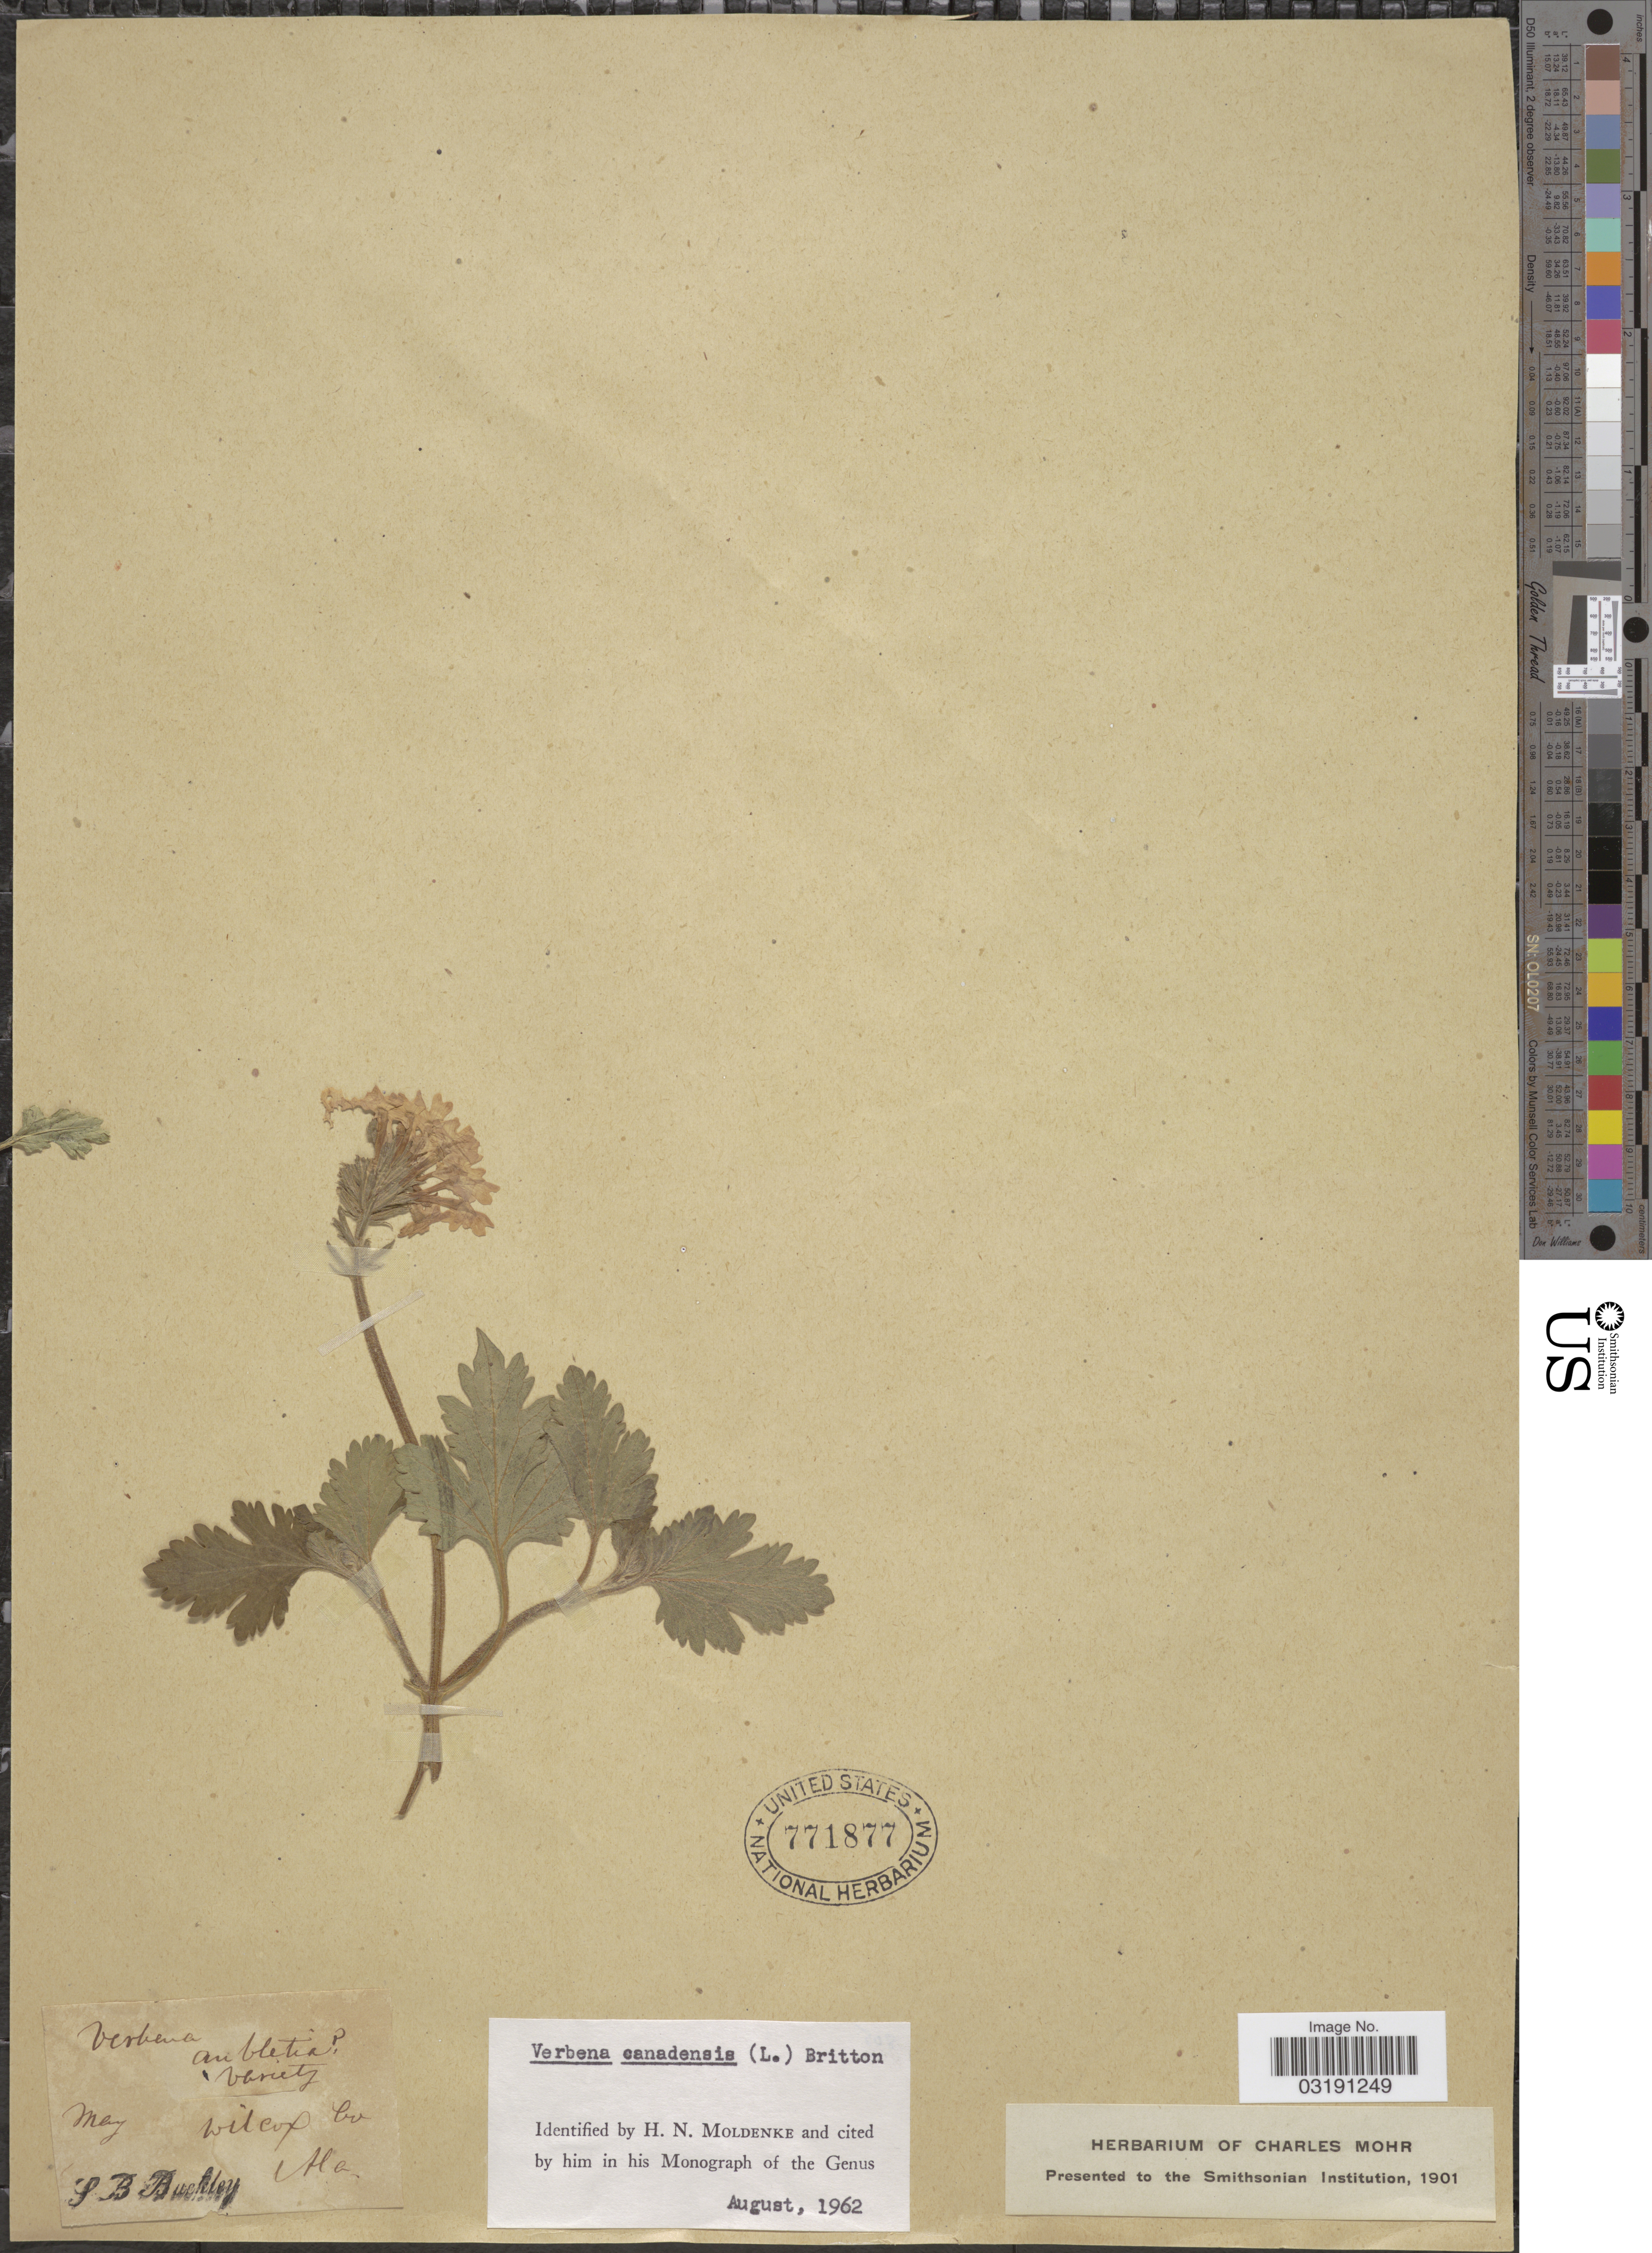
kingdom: Plantae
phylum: Tracheophyta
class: Magnoliopsida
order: Lamiales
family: Verbenaceae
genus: Verbena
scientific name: Verbena canadensis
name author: (L.) Britton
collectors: S. B. Buckley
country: United States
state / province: Alabama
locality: Wilcox Co.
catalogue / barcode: US 771877